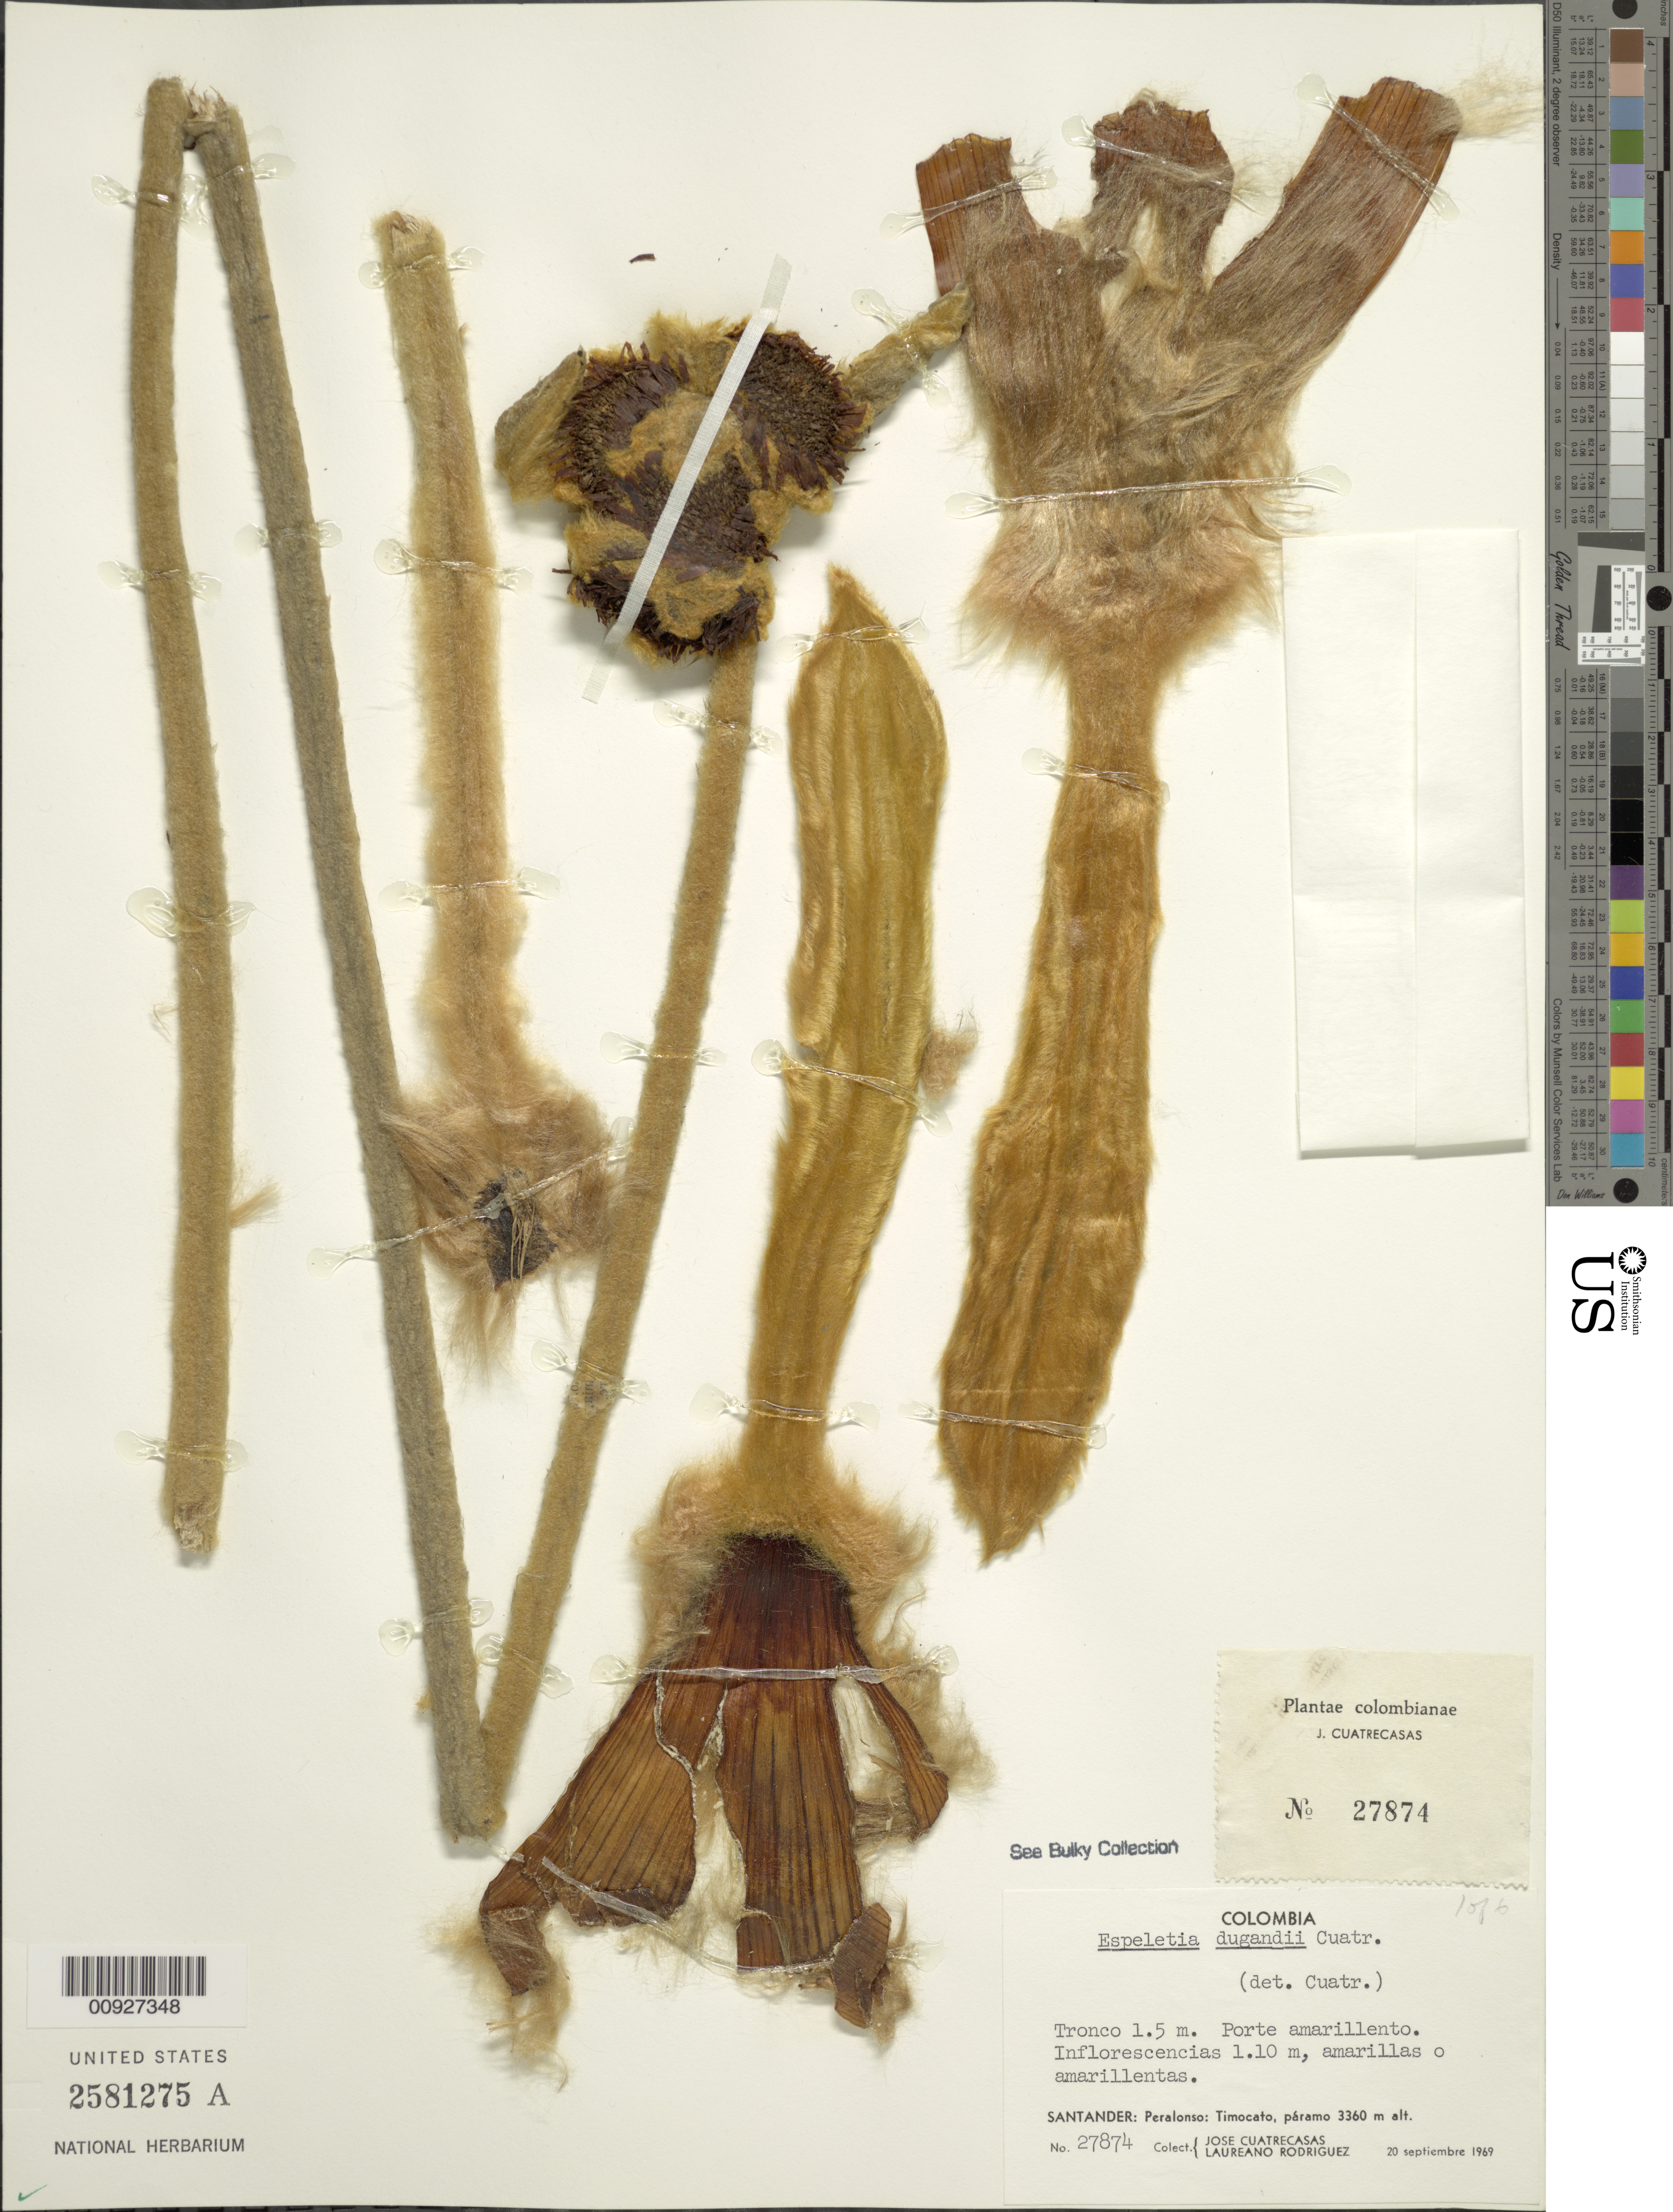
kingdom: Plantae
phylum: Tracheophyta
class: Magnoliopsida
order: Asterales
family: Asteraceae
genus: Espeletia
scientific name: Espeletia dugandii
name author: Cuatrec.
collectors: J. Cuatrecasas & L. Rodriguez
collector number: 27874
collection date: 1969-09-20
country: Colombia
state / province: Santander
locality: Peralonso: Timocato.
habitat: Páramo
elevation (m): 3360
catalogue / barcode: US 2581275A